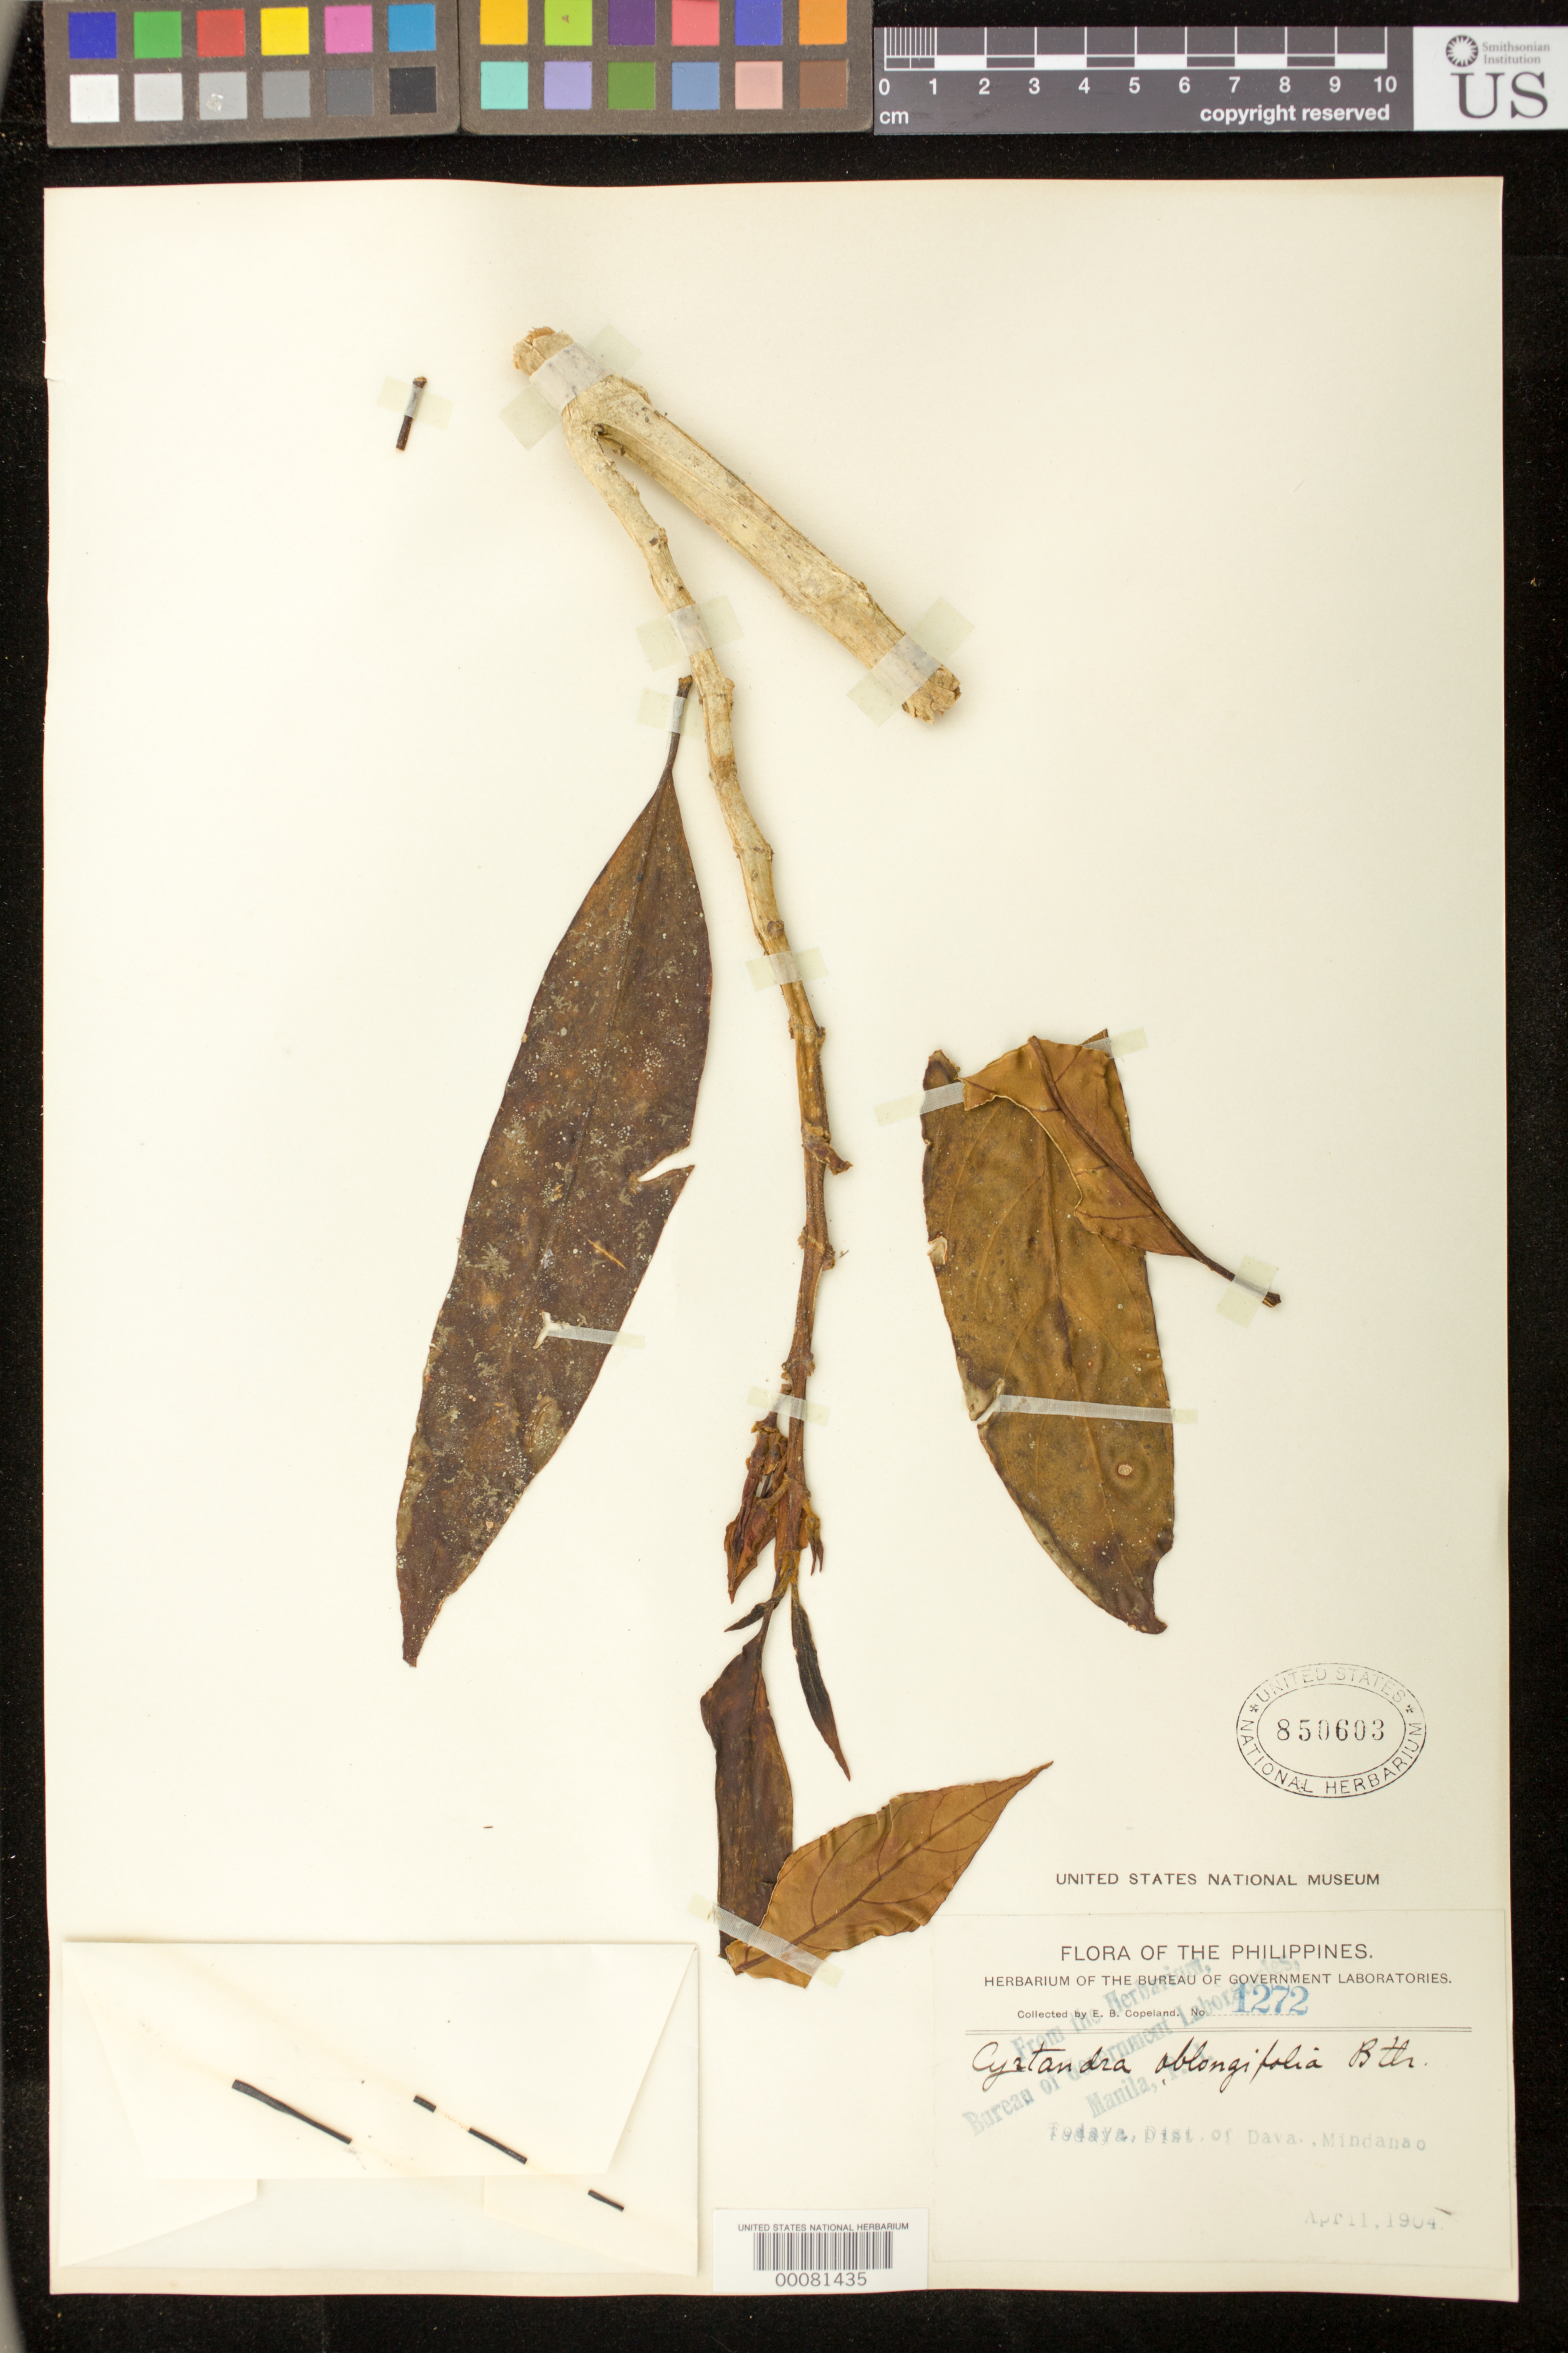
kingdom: Plantae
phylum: Tracheophyta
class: Magnoliopsida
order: Lamiales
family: Gesneriaceae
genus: Cyrtandra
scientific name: Cyrtandra oblongifolia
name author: (Blume) Benth. & Hook. ex C.B. Clarke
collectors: E. B. Copeland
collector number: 1272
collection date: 1904-04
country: Philippines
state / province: Davao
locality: Todaya, Dist. of Dava.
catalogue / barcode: US 850603